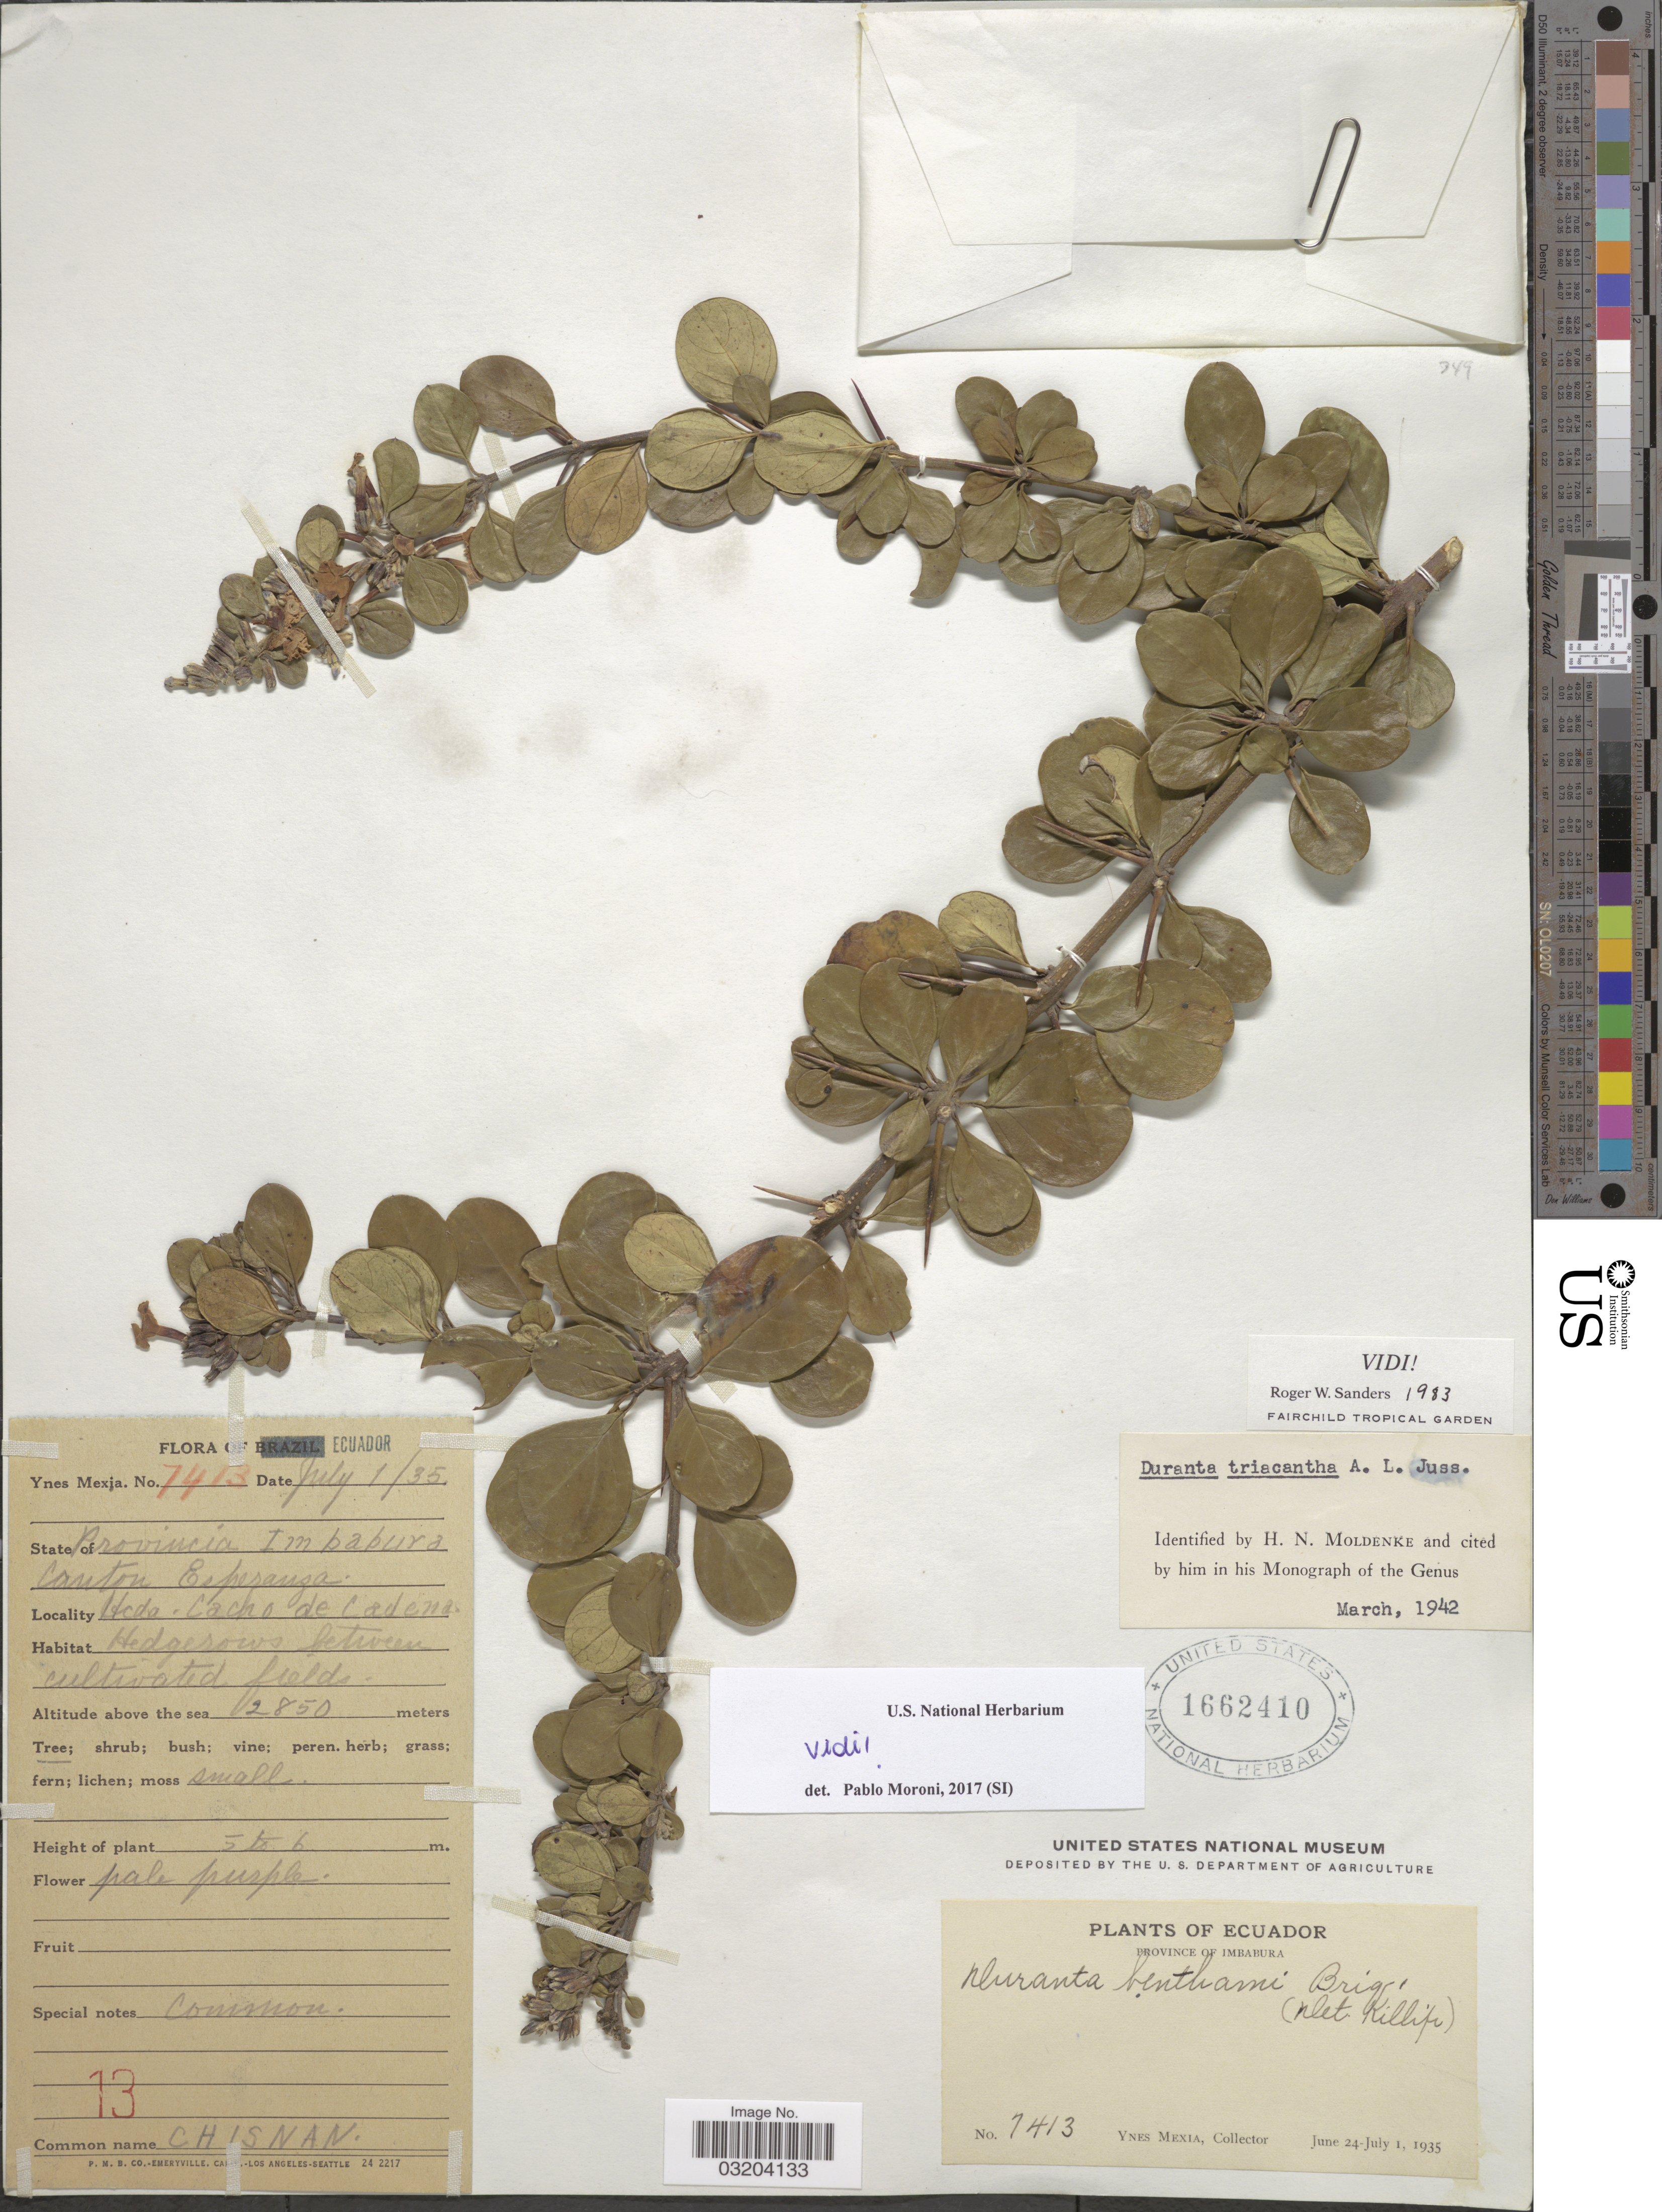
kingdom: Plantae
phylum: Tracheophyta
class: Magnoliopsida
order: Lamiales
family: Verbenaceae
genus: Duranta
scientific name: Duranta triacantha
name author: Juss.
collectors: Y. Mexia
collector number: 7413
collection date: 1935-06-24/1935-07-01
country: Ecuador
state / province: Imbabura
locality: Canton Esperanza. Hcda. Cacho de Cadena.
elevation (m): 2850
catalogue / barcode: US 1662410